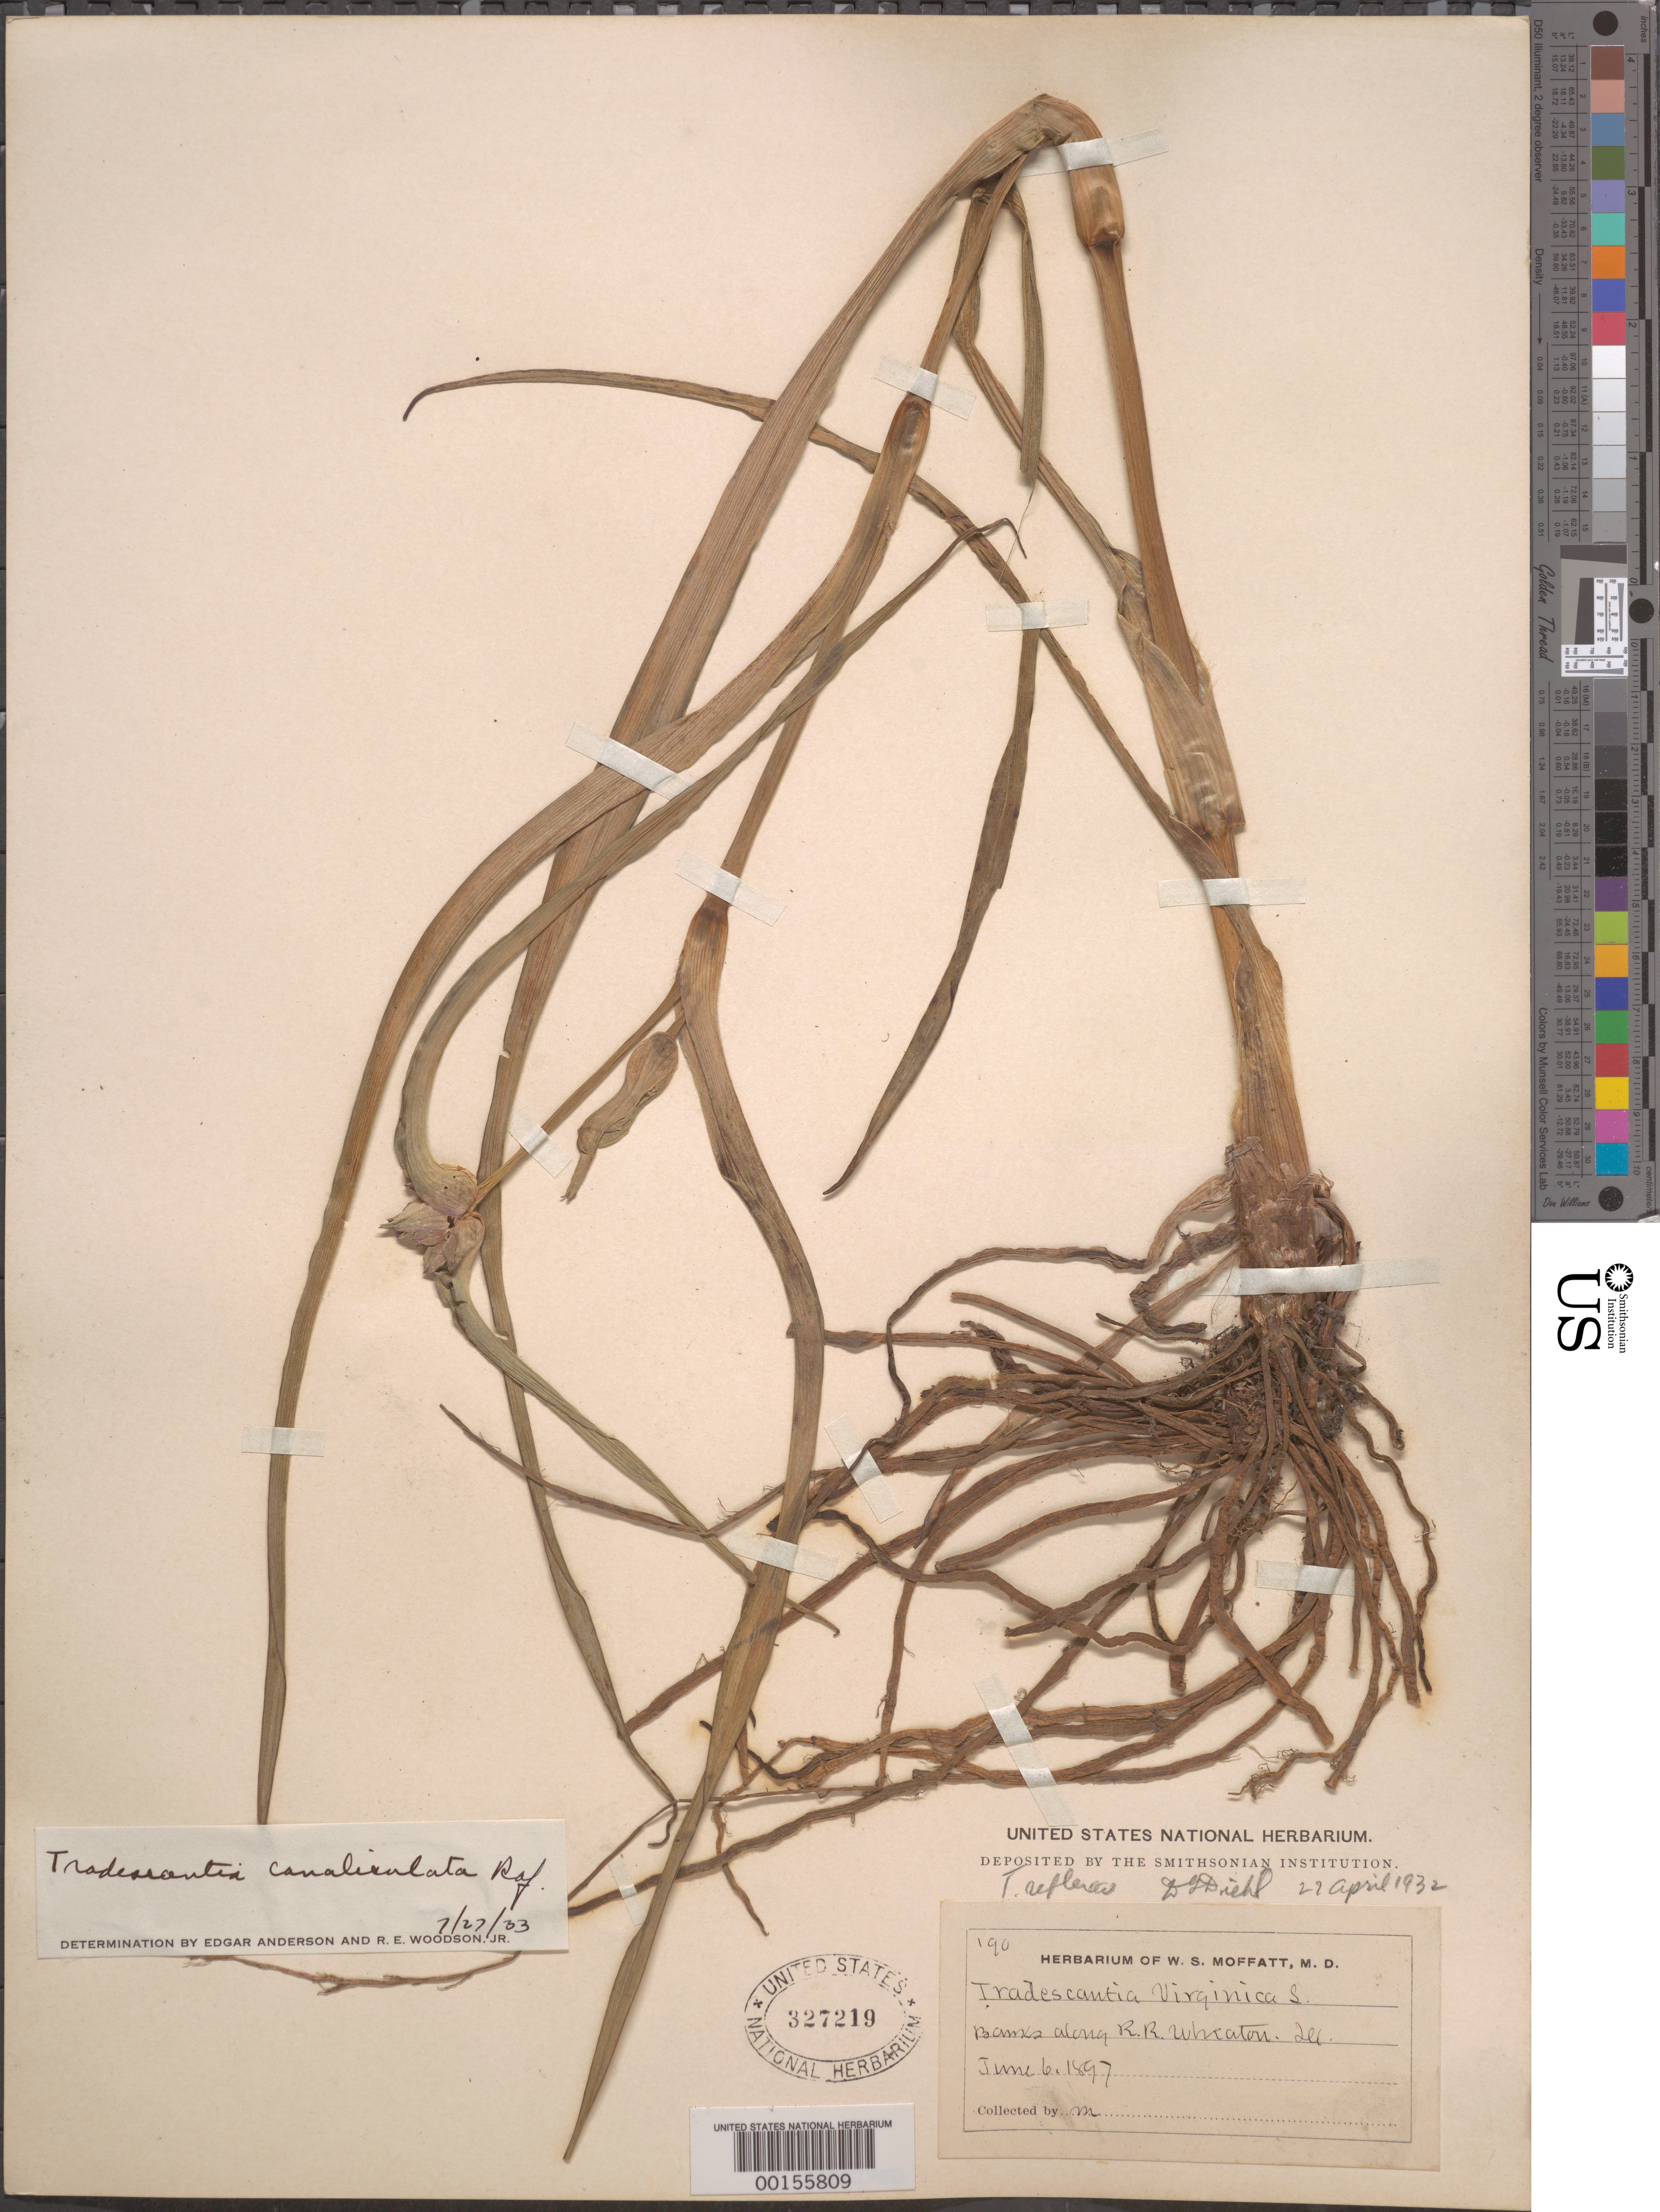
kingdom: Plantae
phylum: Tracheophyta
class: Liliopsida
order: Commelinales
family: Commelinaceae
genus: Tradescantia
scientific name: Tradescantia ohiensis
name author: Raf.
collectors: W. Moffatt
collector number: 190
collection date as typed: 06 Jun 1897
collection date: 1897-06-06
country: United States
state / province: Illinois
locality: Wheaton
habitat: Railroad embankment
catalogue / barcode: US 327219